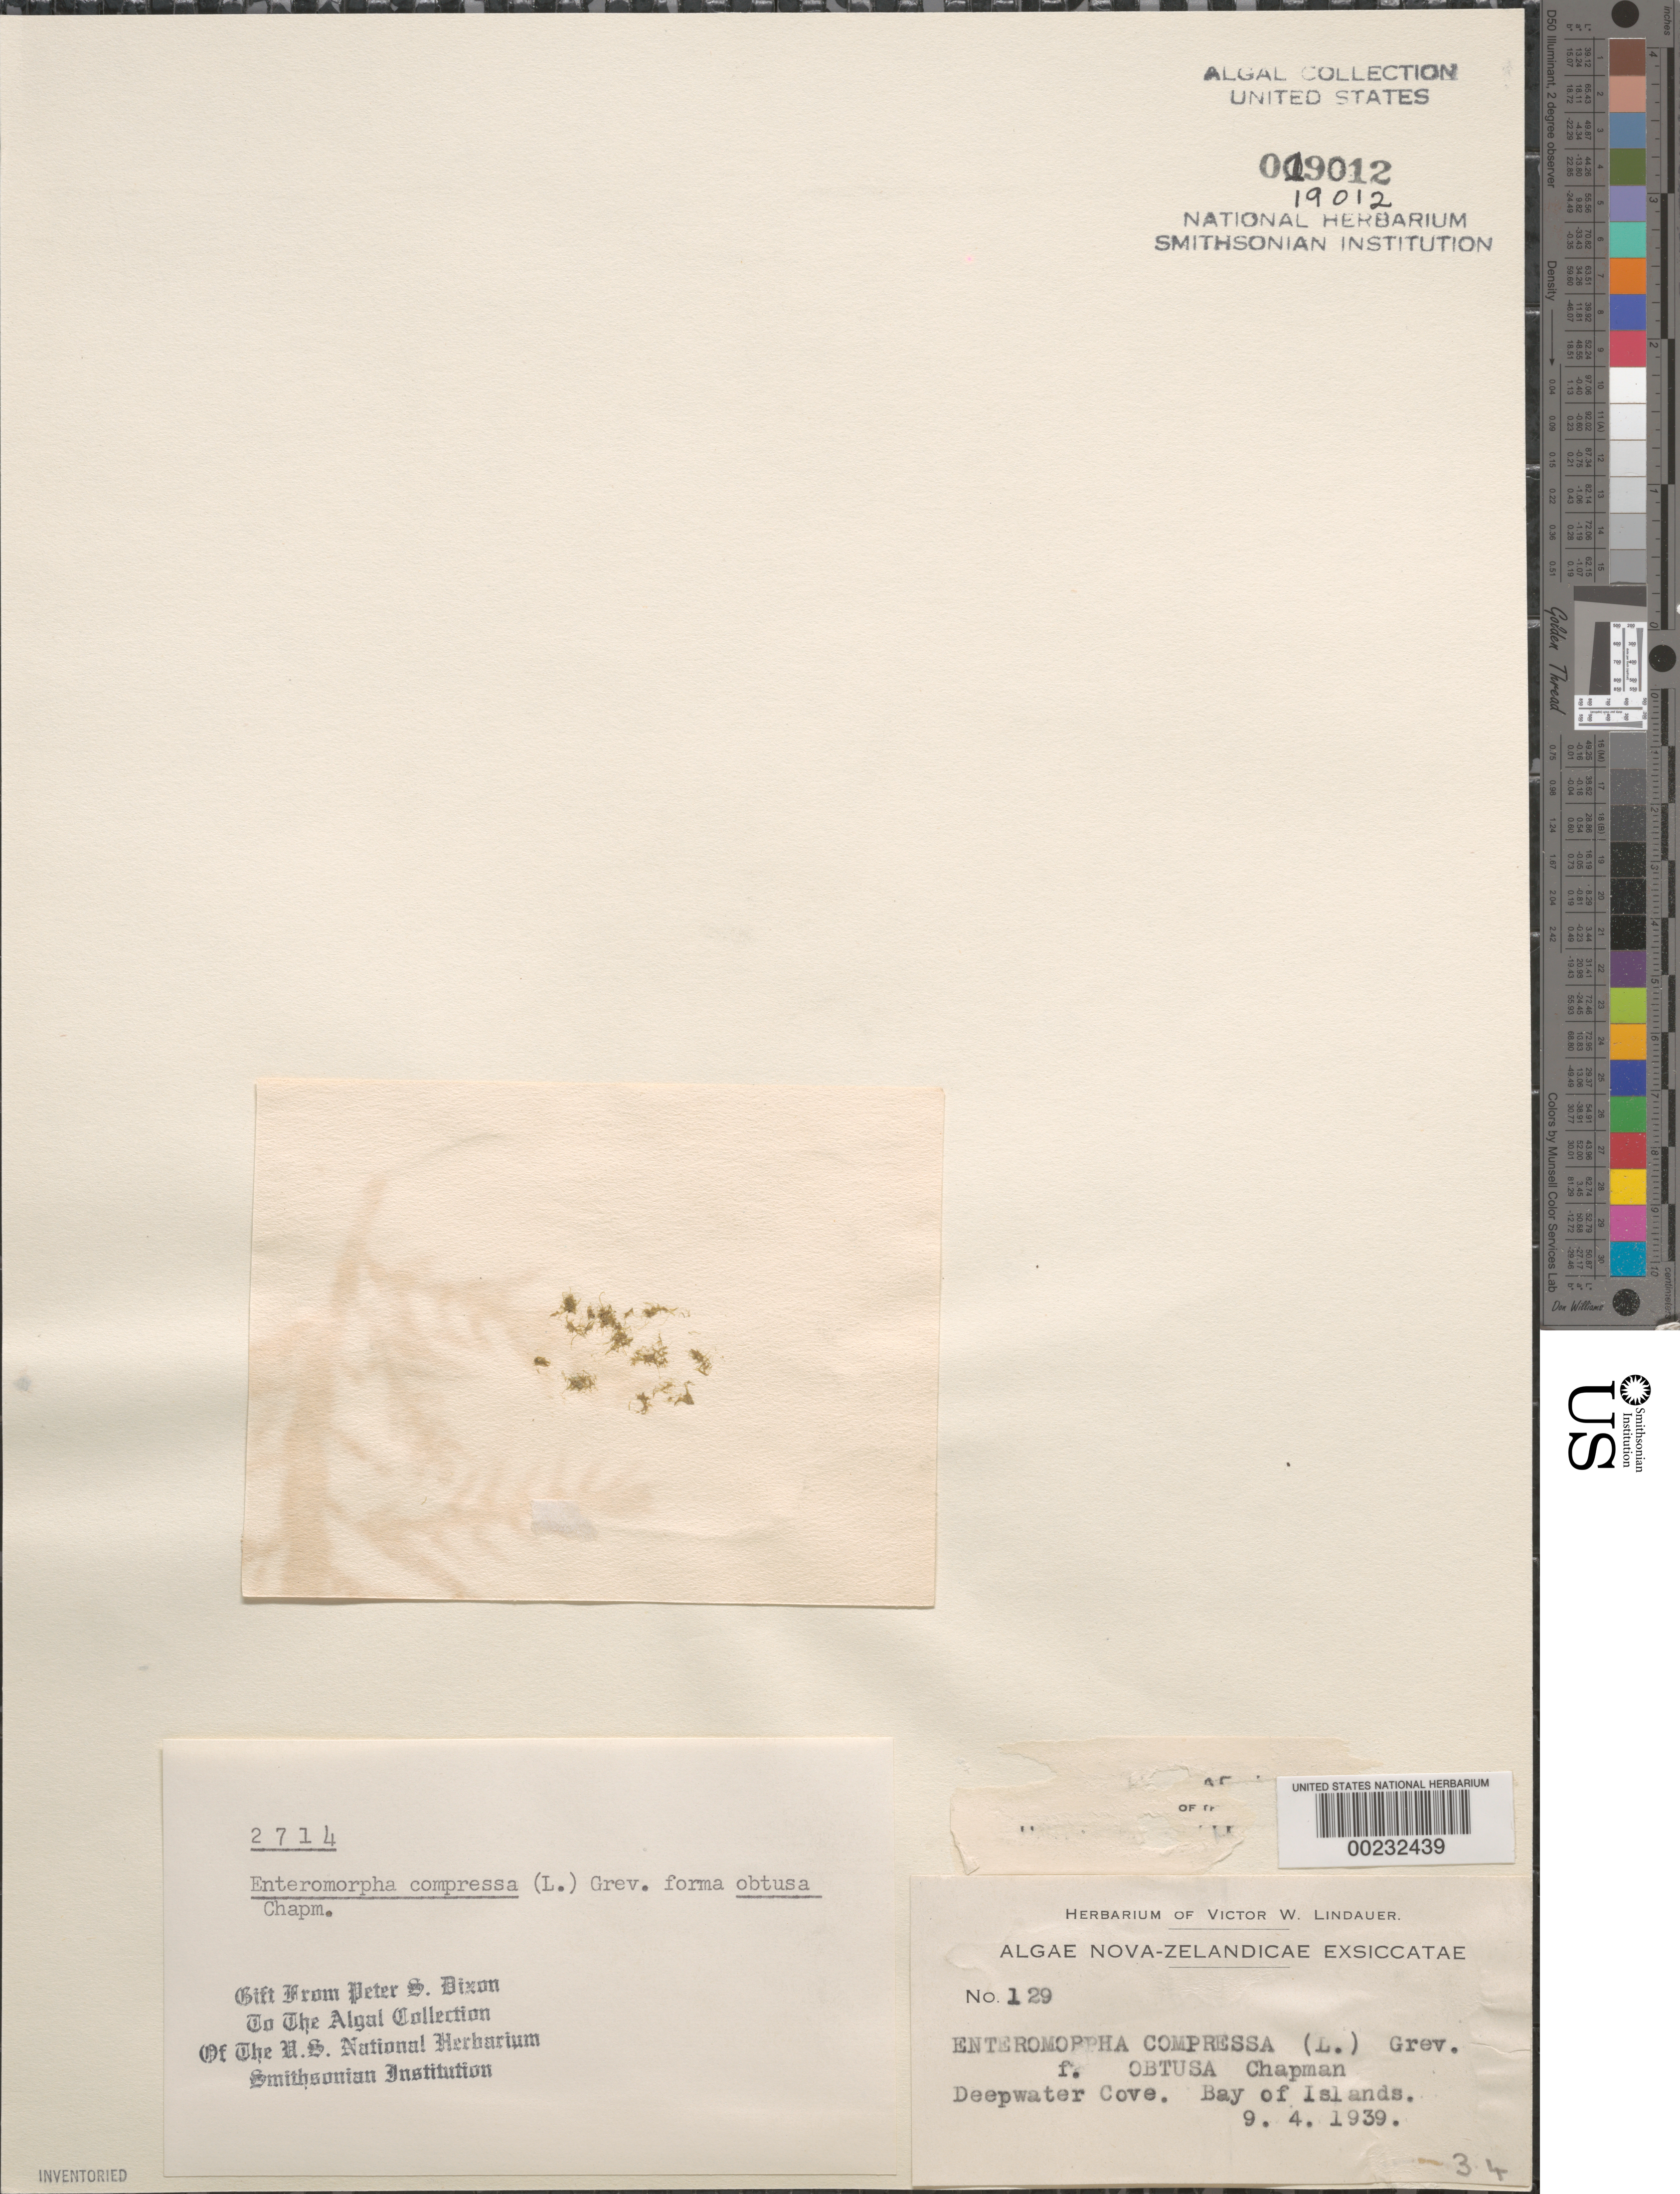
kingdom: Plantae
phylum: Chlorophyta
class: Ulvophyceae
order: Ulvales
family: Ulvaceae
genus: Ulva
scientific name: Ulva compressa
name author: L.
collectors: V. Lindauer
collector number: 129 & PSD 2714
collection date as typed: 09 Apr 1939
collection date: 1939-04-09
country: New Zealand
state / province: Northland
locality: Bay of islands, deepwater cove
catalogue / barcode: US 19012